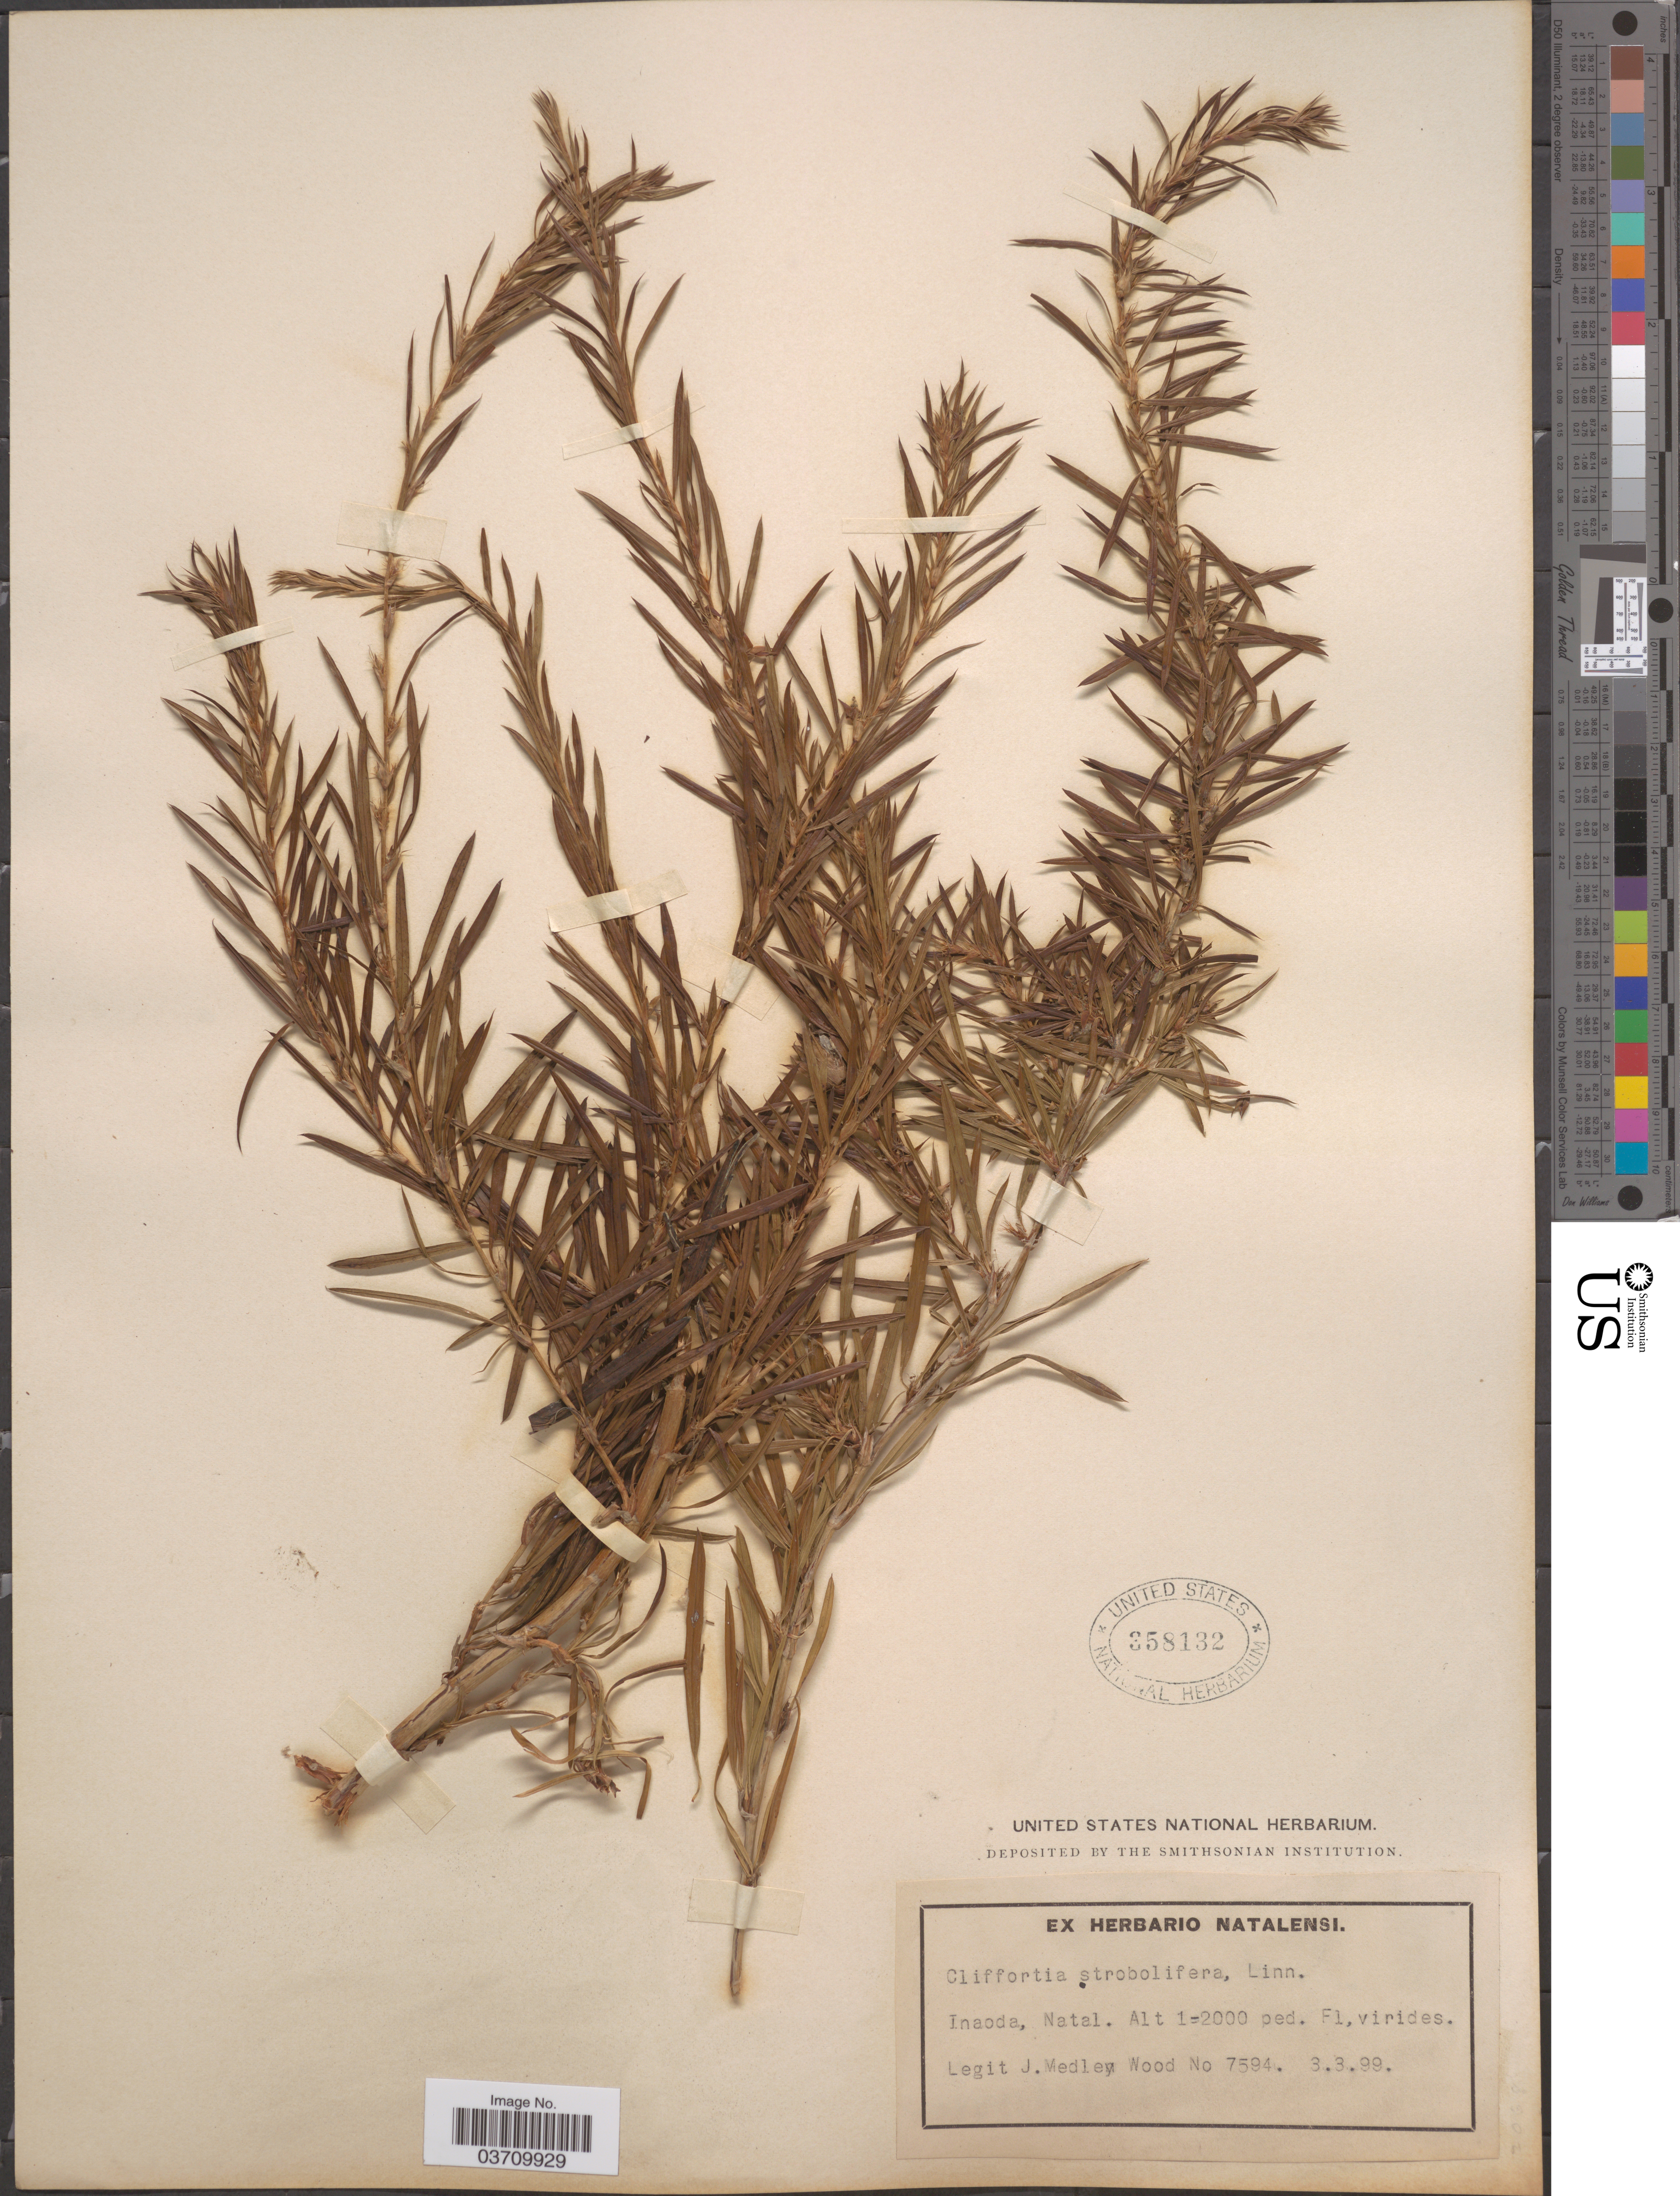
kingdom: Plantae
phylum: Tracheophyta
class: Magnoliopsida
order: Rosales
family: Rosaceae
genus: Cliffortia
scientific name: Cliffortia strobilifera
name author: Murr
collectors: J. M. Wood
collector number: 7594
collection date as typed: Transcribed d/m/y: 3/3/99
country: South Africa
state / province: KwaZulu-Natal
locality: Inaoda, Natal.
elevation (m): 305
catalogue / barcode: US 358132